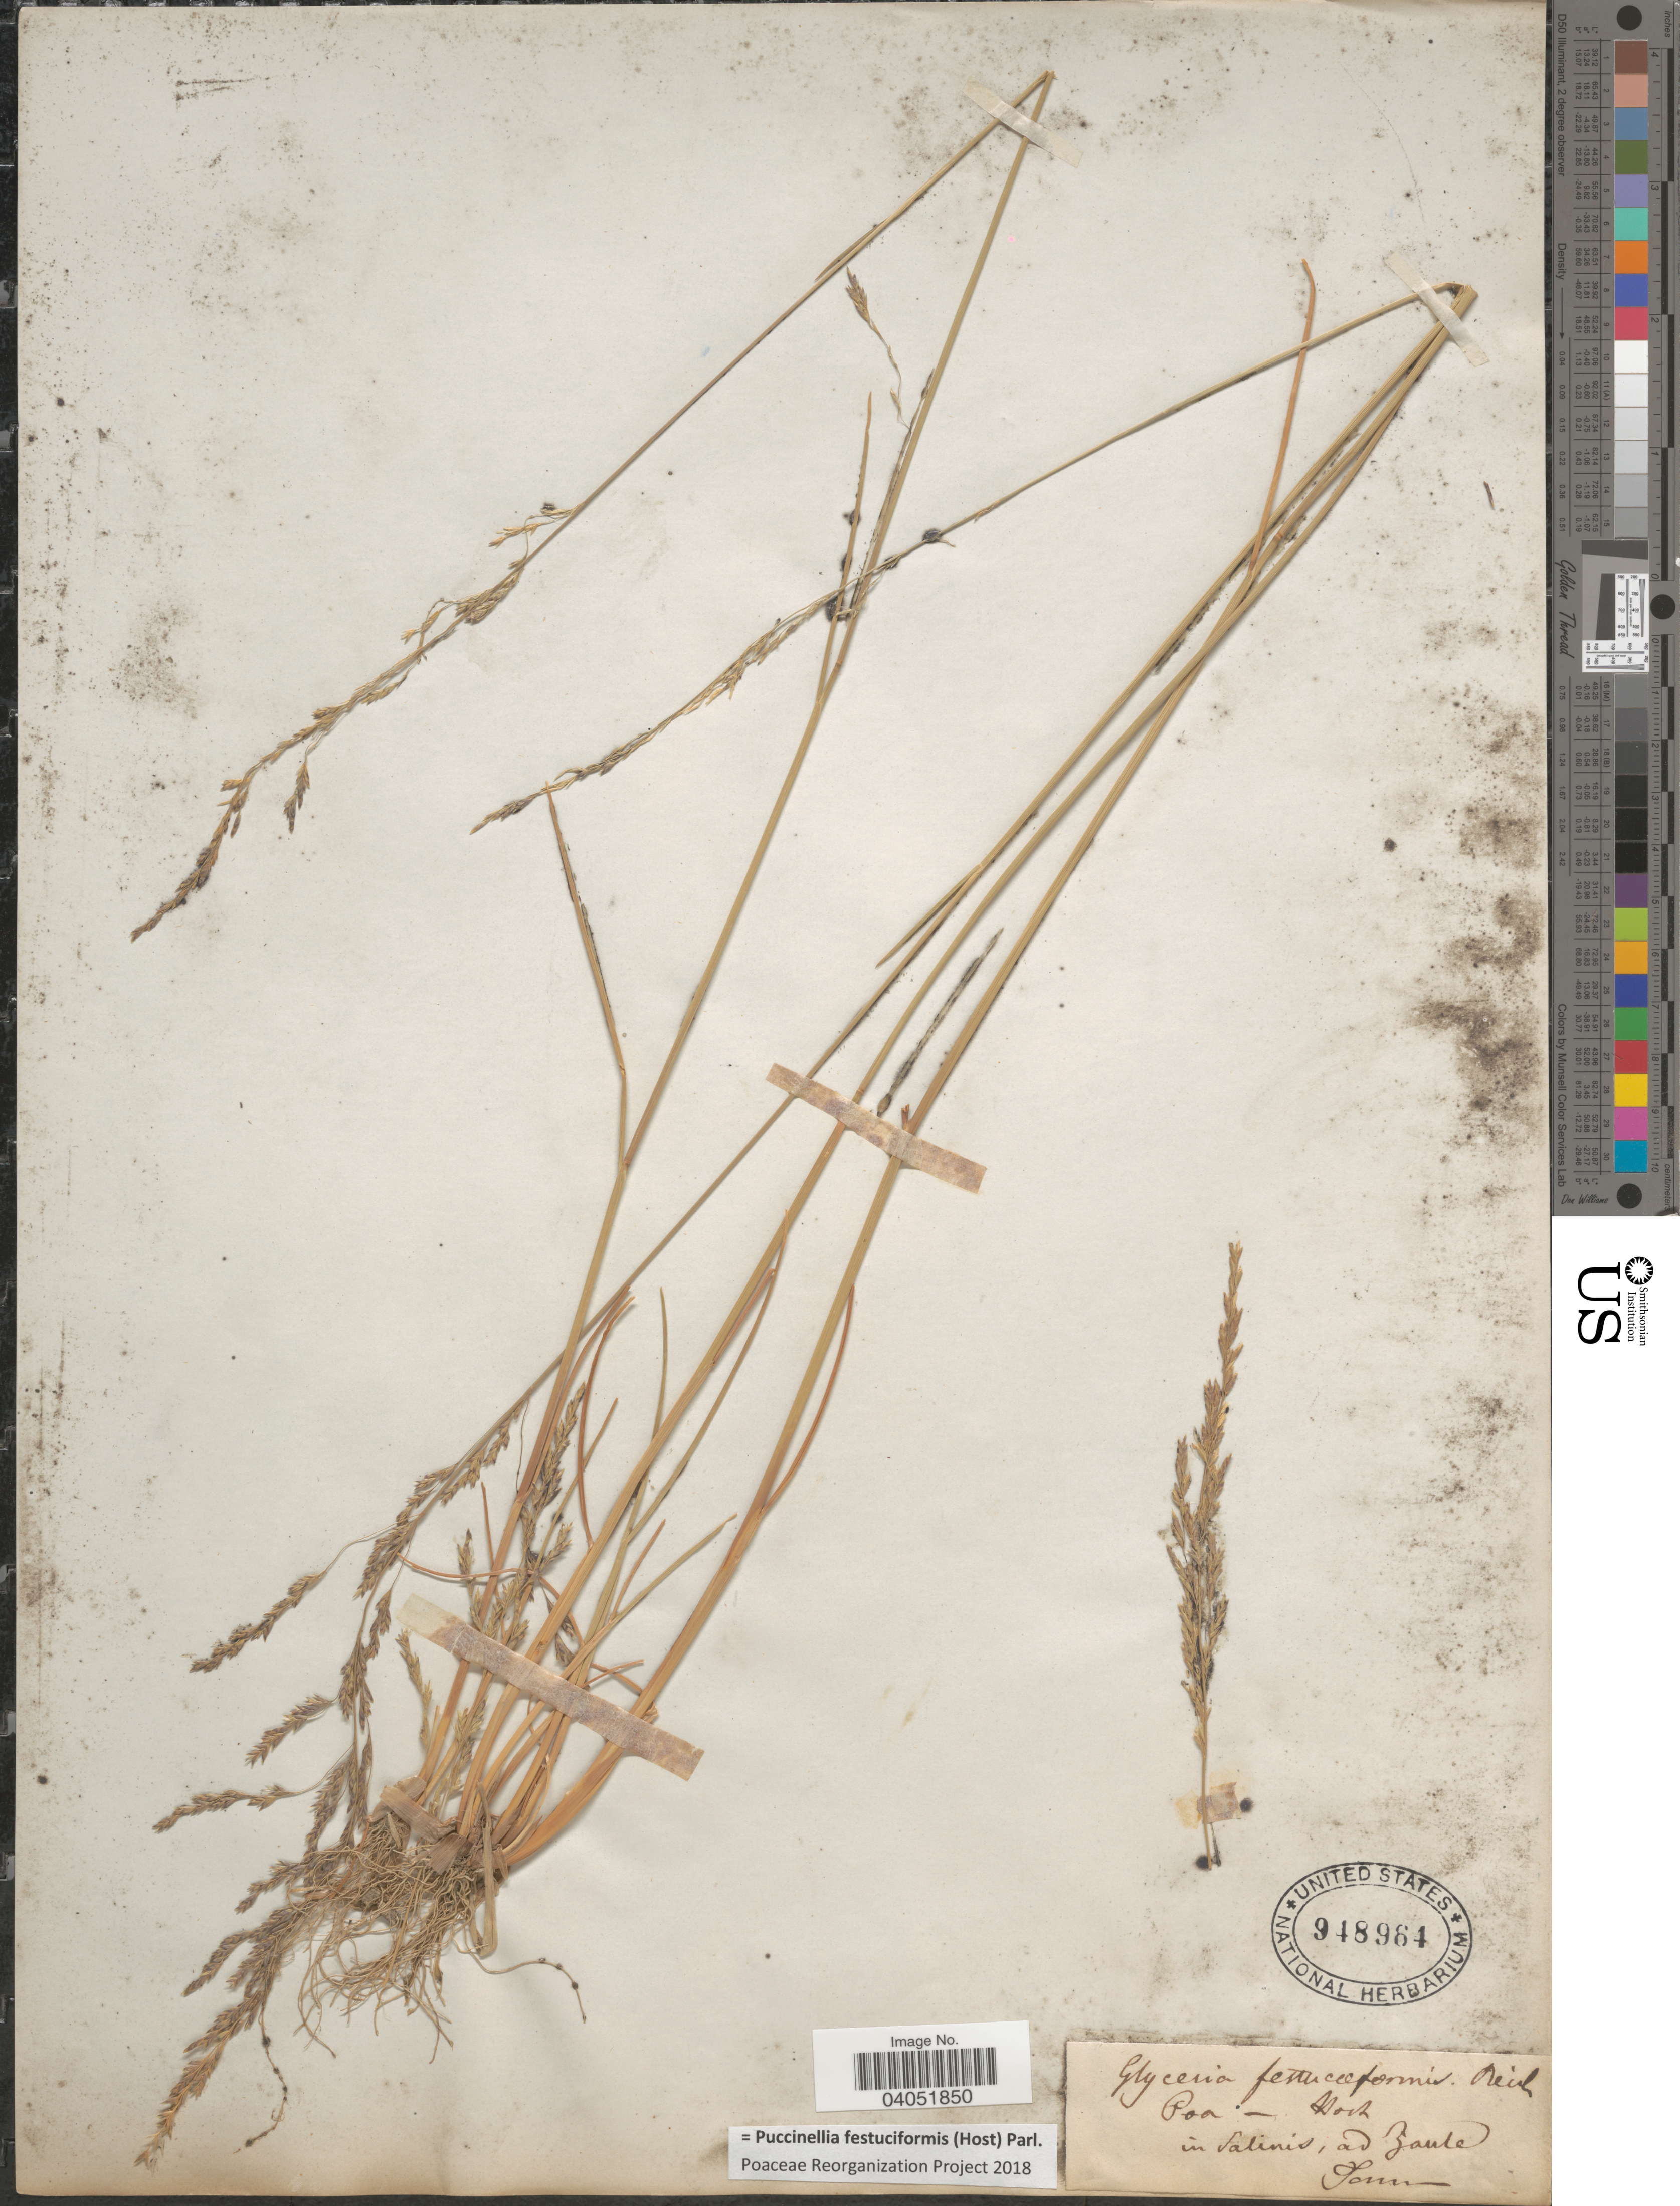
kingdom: Plantae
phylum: Tracheophyta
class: Liliopsida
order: Poales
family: Poaceae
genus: Puccinellia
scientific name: Puccinellia festuciformis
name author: (Host) Parl.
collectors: Tomm.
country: Italy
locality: In Salinas, ad Zaule.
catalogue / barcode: US 948964